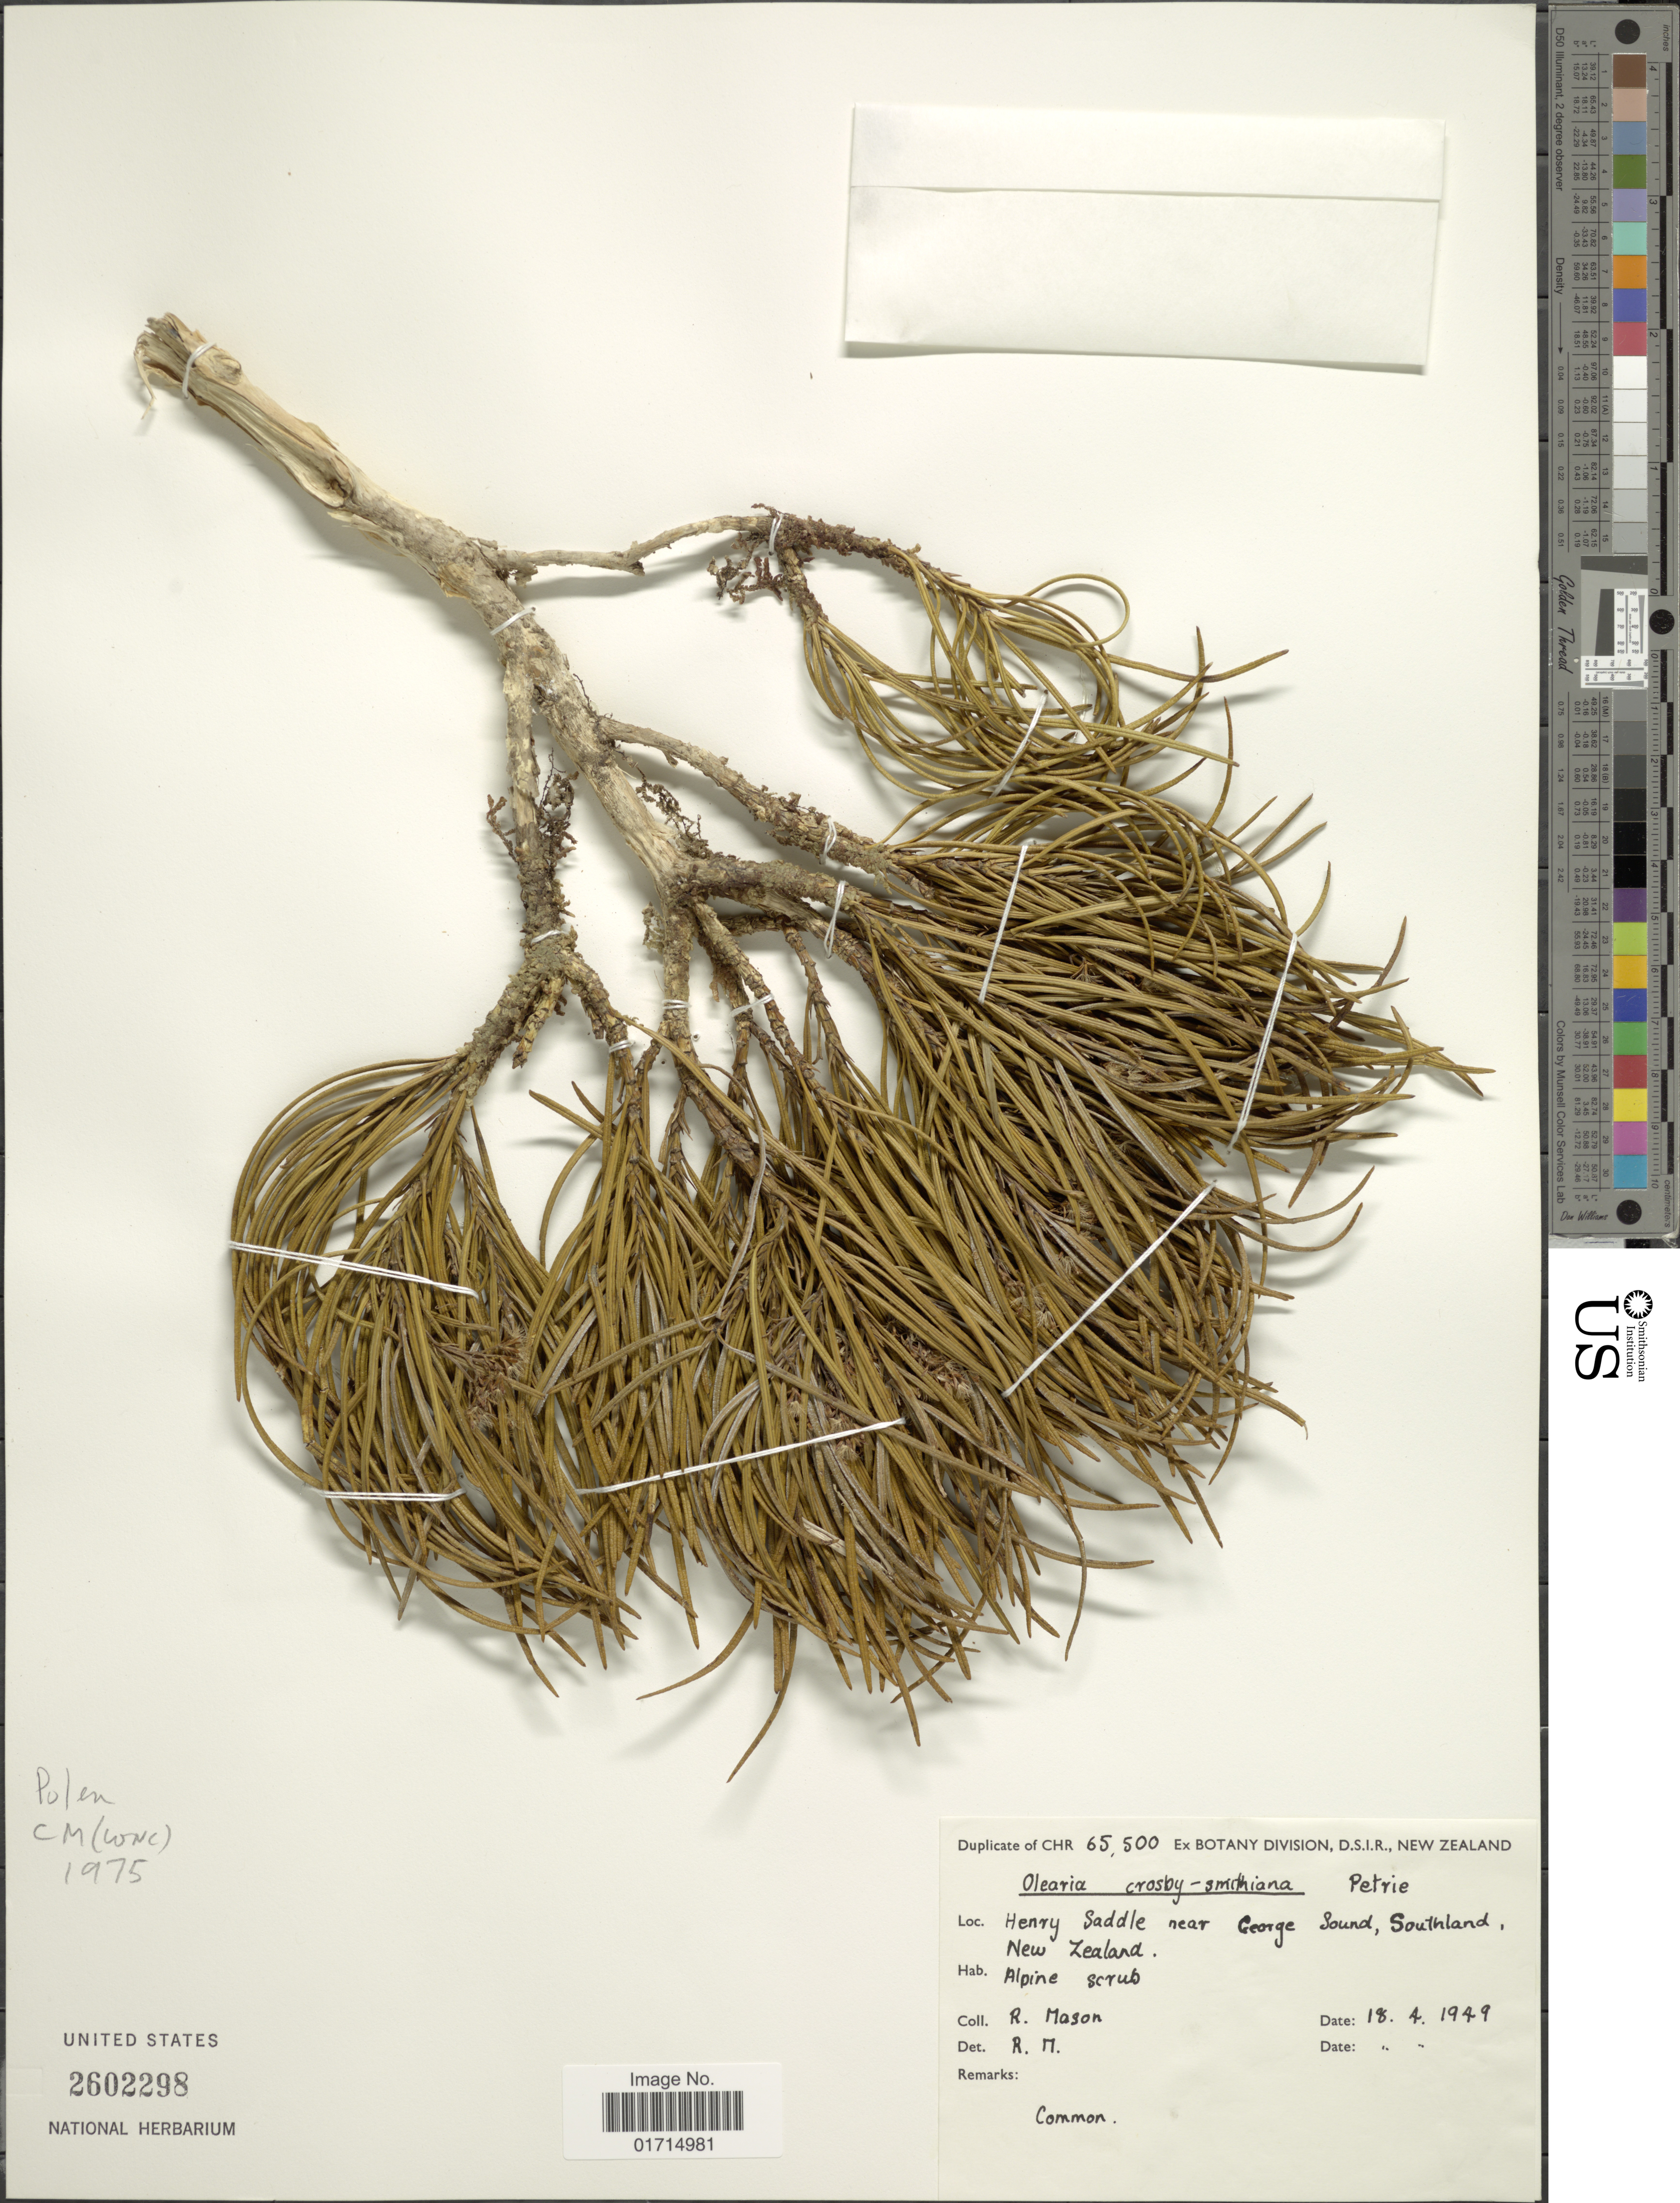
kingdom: Plantae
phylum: Tracheophyta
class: Magnoliopsida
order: Asterales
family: Asteraceae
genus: Olearia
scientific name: Olearia crosbysmithiana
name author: Petrie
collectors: R. Mason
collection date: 1949-04-18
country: New Zealand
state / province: Southland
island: South Island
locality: Henry Saddle near George Sound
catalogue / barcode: US 2602298